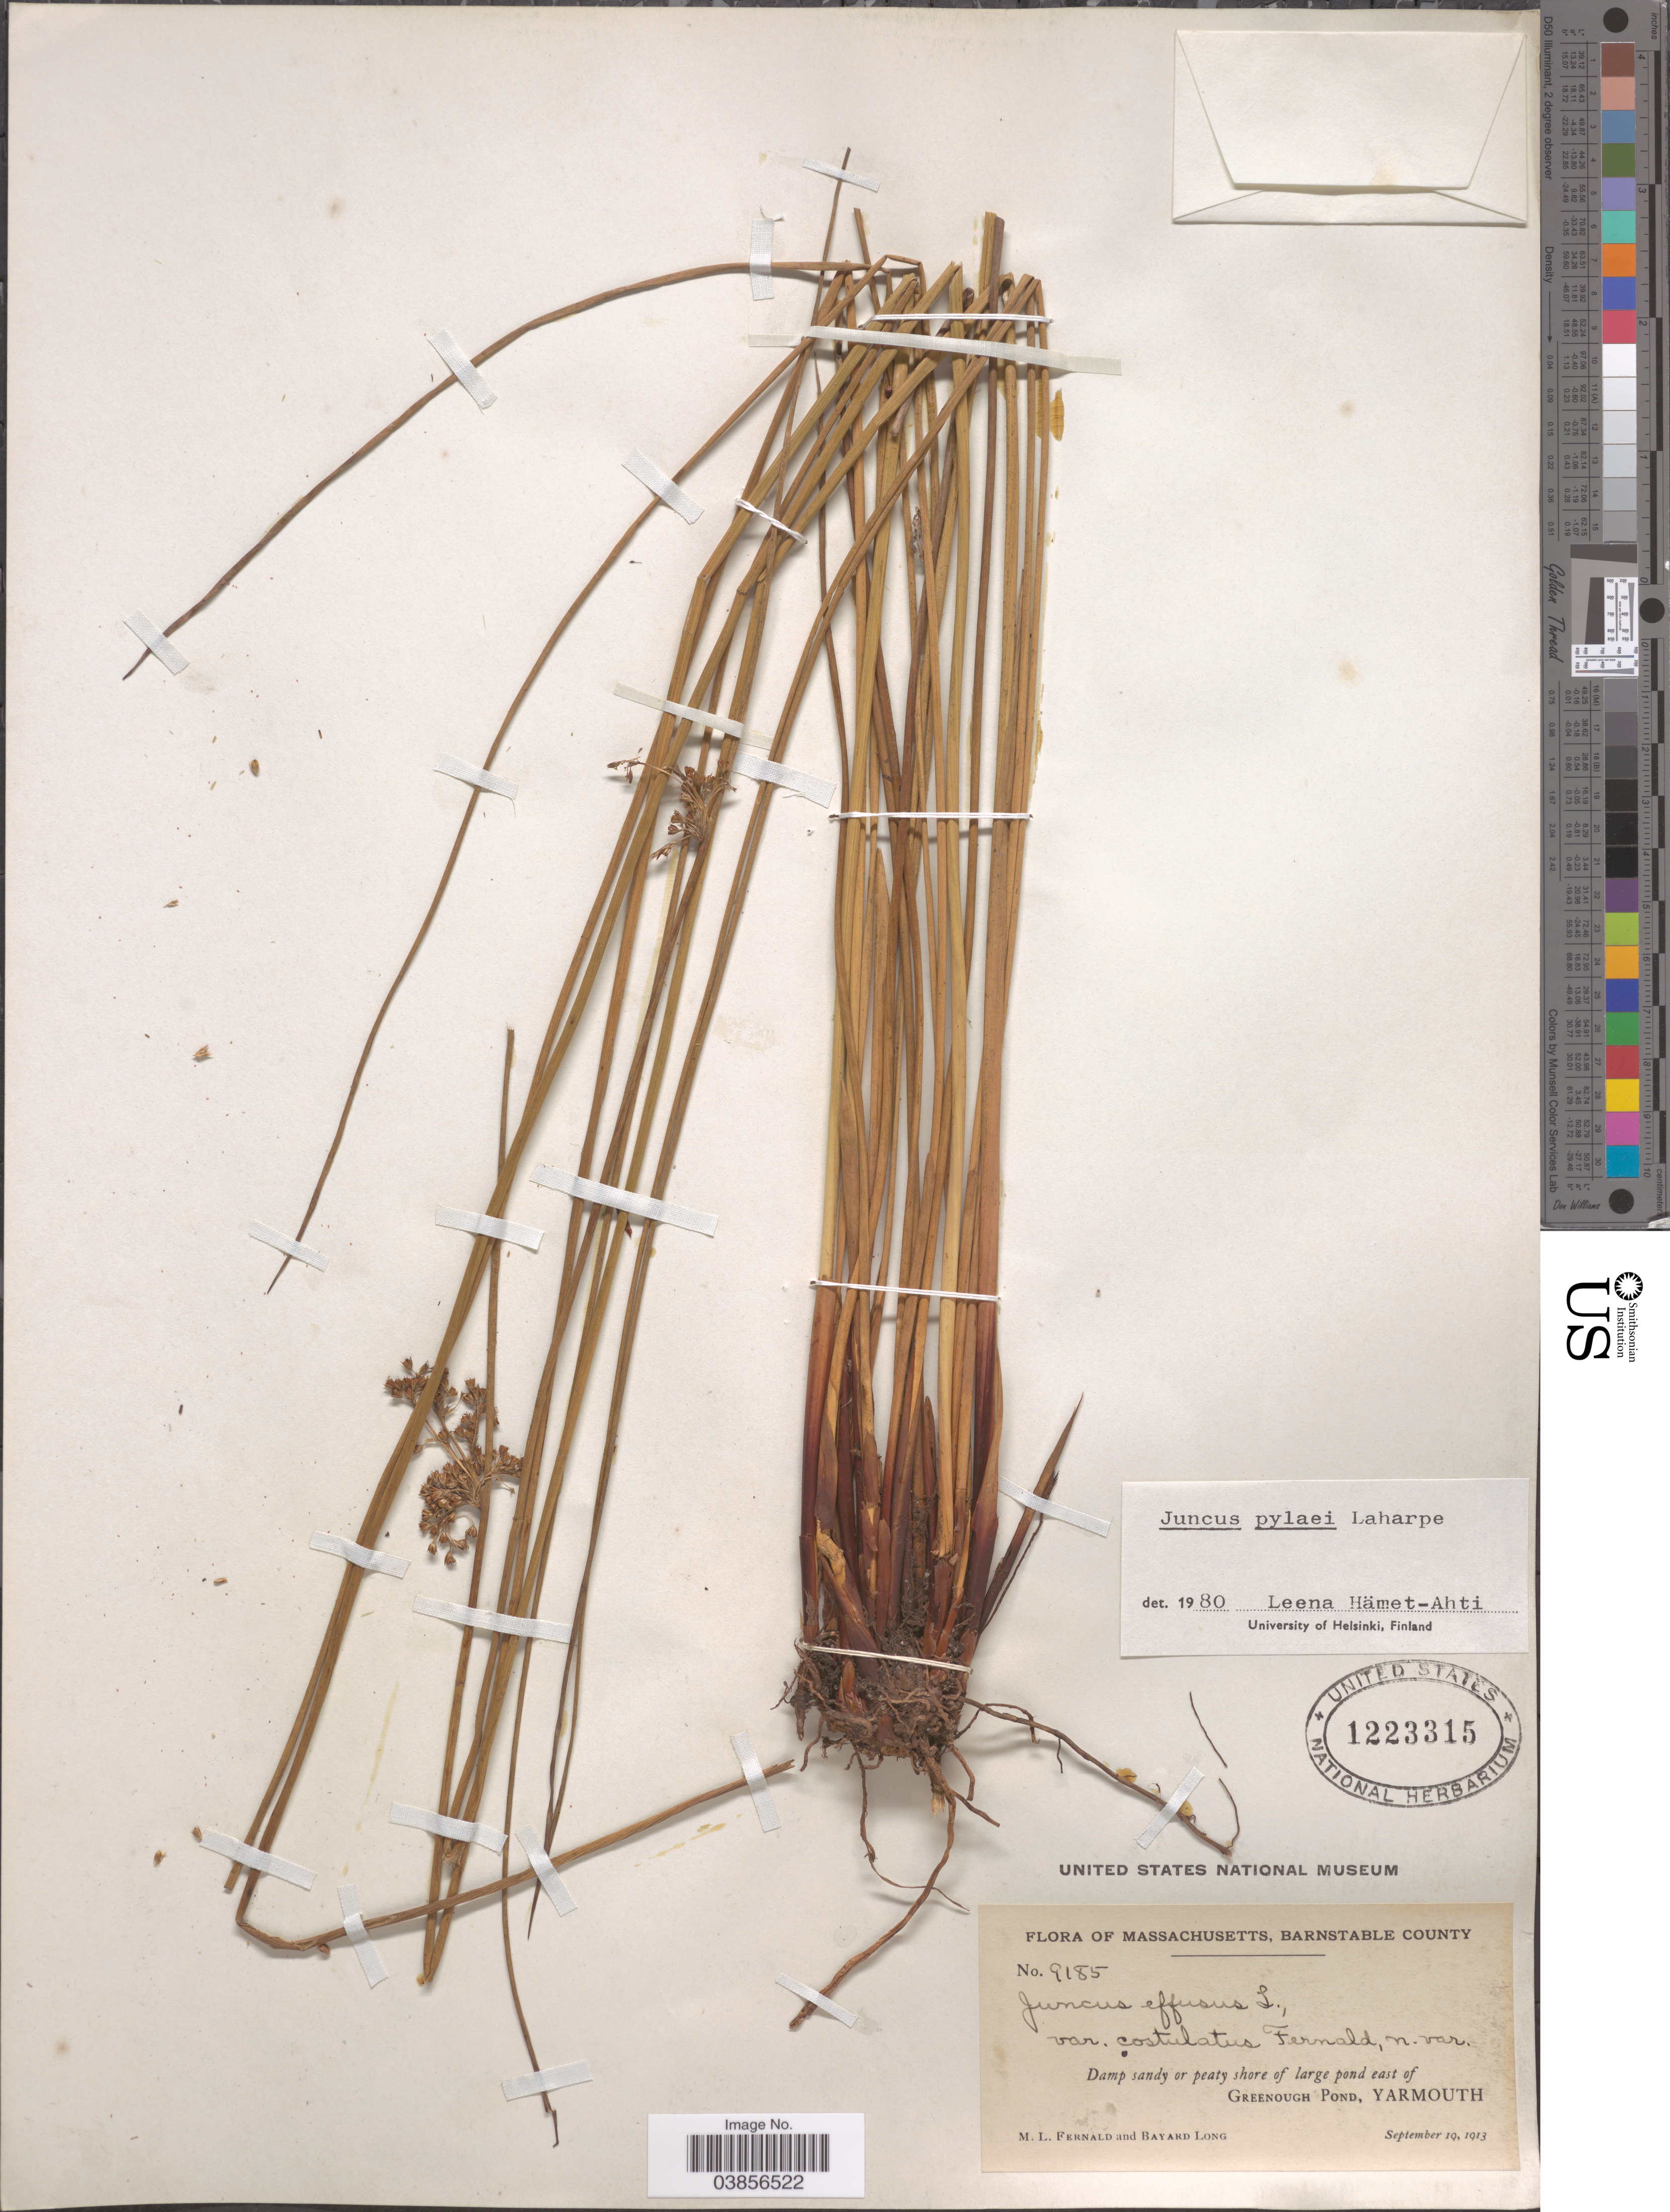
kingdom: Plantae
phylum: Tracheophyta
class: Liliopsida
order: Poales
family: Juncaceae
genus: Juncus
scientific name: Juncus pylaei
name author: Laharpe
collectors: M. L. Fernald & B. Long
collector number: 9185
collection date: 1913-09-19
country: United States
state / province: Mississippi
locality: Barnstable County. Damp sandy or peaty shore of large pond east of Greenough Pond, Yarmouth.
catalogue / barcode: US 1223315